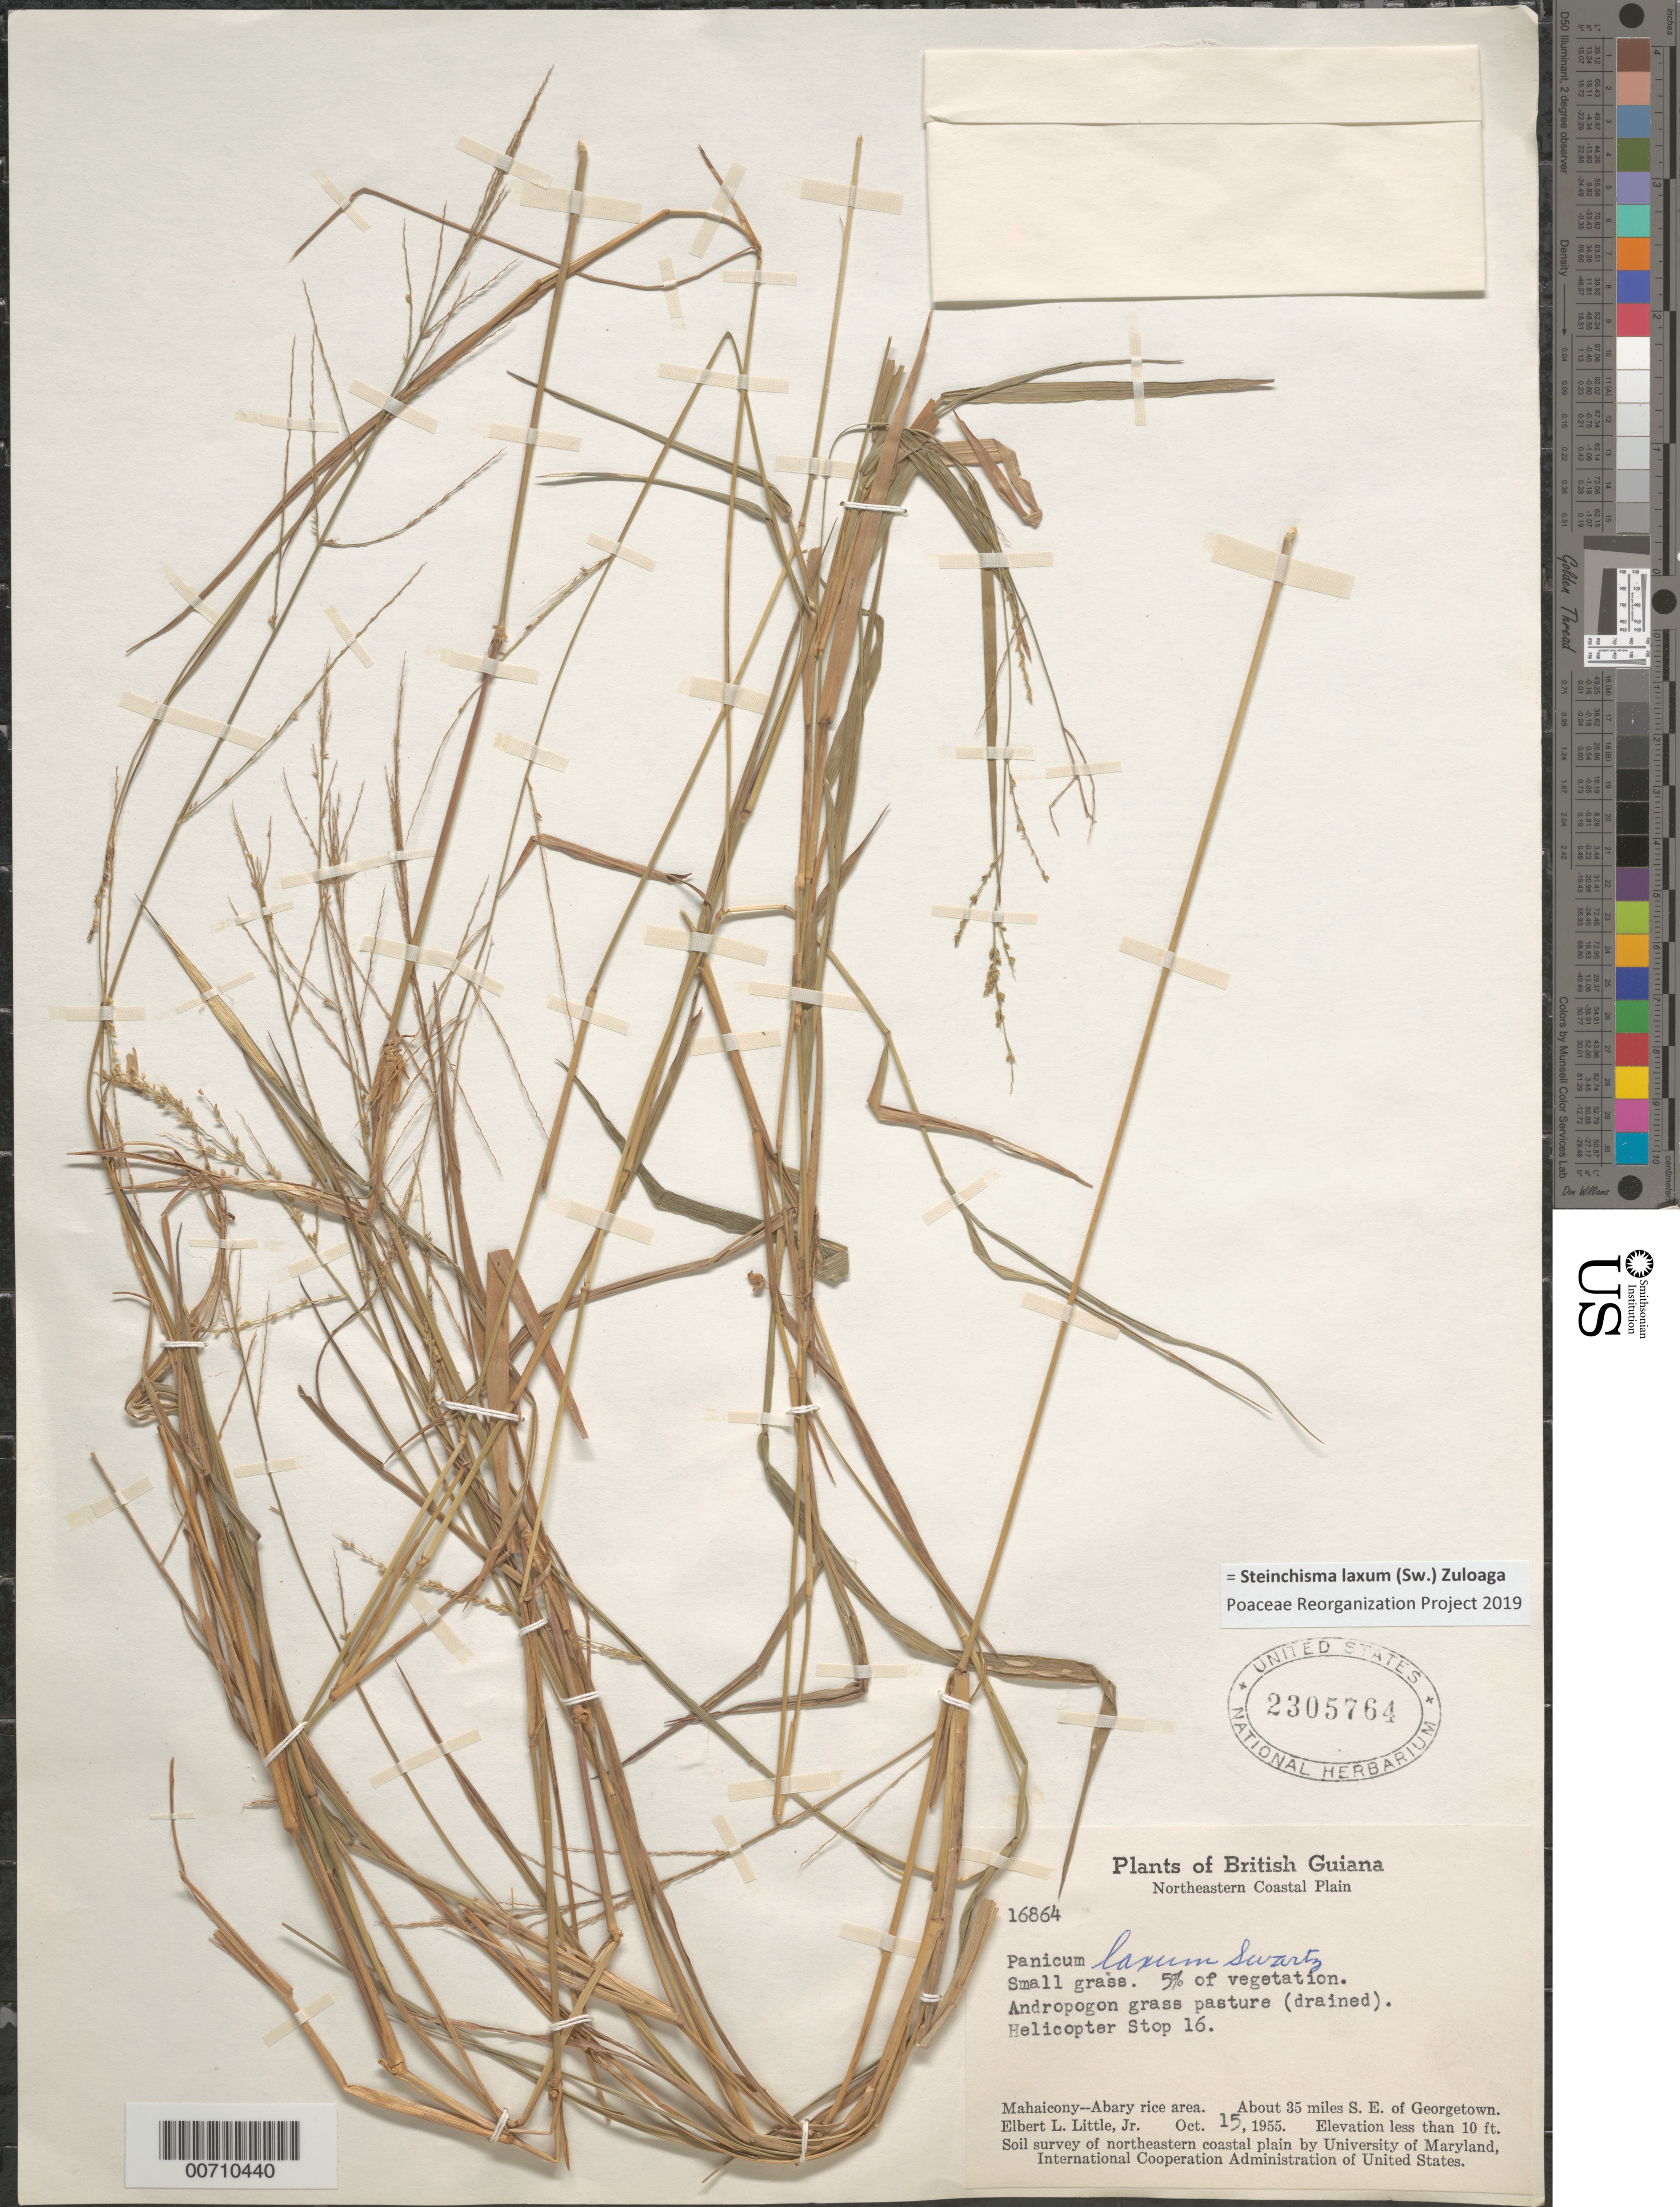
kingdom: Plantae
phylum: Tracheophyta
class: Liliopsida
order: Poales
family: Poaceae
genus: Panicum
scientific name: Panicum laxum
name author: Sw.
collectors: E. L. Little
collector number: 16864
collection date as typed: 15-Oct-55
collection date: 1955-10-15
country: Guyana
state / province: Mahaica-Berbice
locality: Mahaicony-Abary rice area, E bank Demerara R., about 35 mi. SE of Georgetown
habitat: Andropogon grass pasture, drained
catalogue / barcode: US 2305764